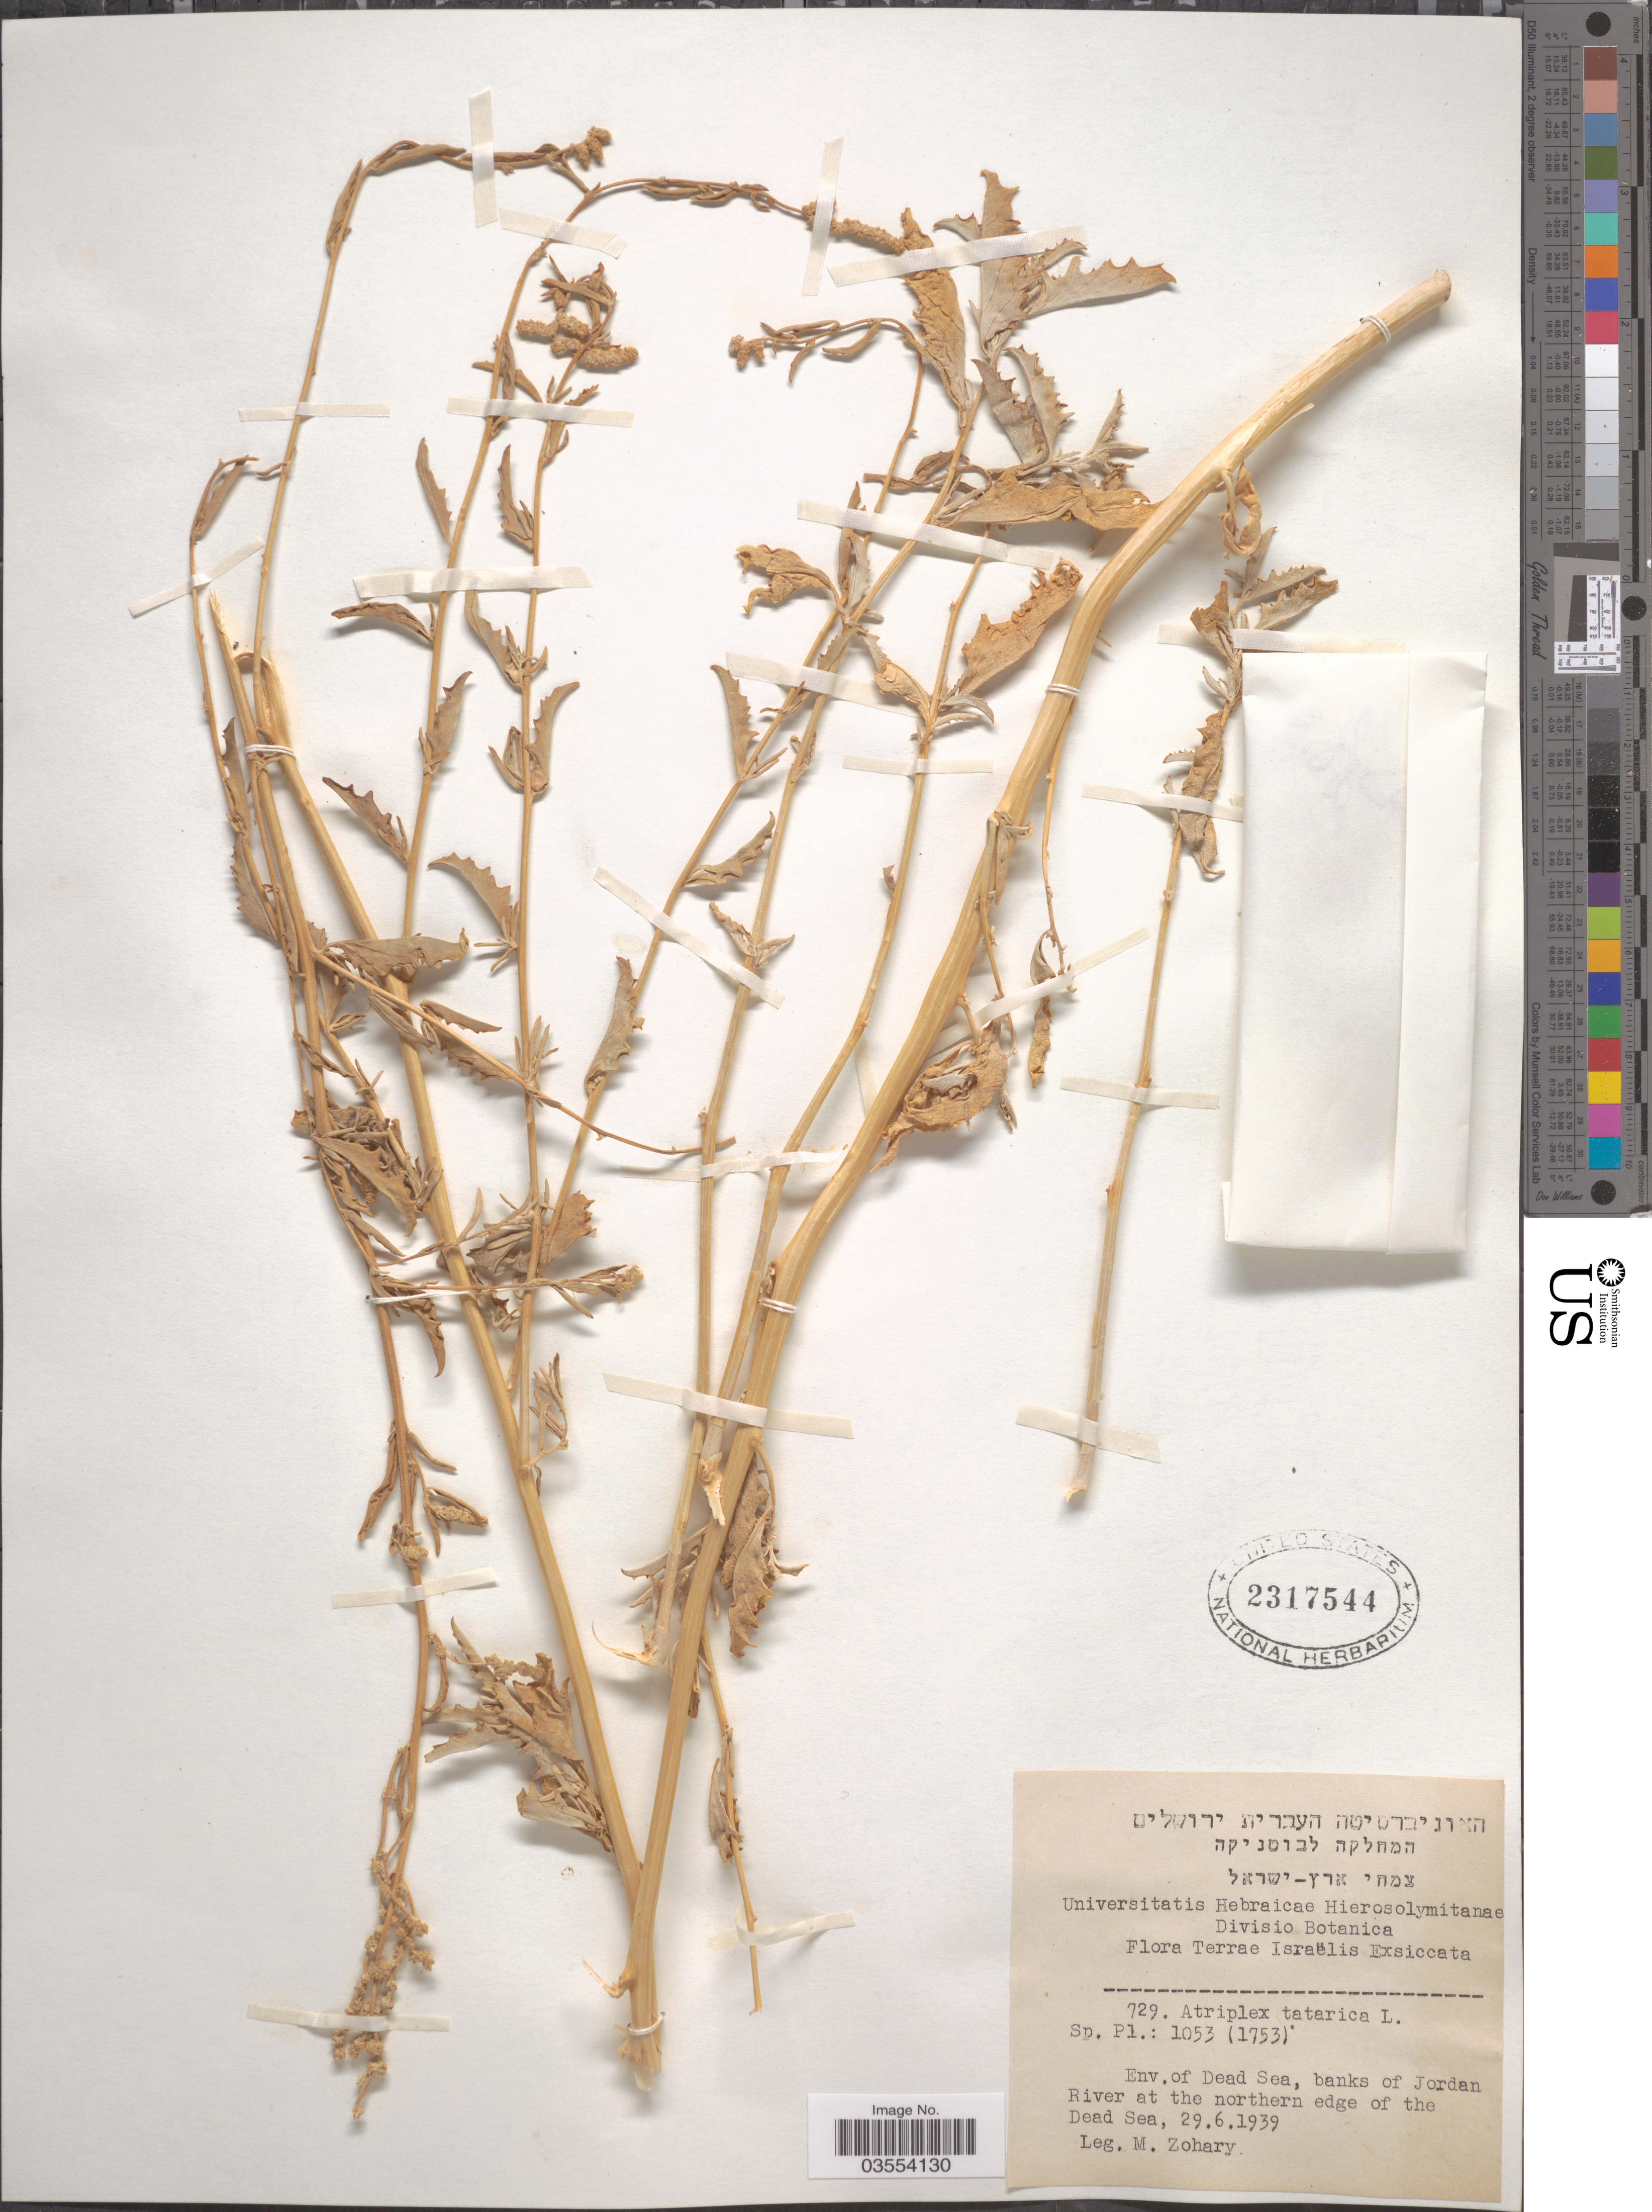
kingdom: Plantae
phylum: Tracheophyta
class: Magnoliopsida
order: Caryophyllales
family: Amaranthaceae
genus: Atriplex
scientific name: Atriplex tatarica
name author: L.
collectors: M. Zohary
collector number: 729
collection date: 1939-06-29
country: Israel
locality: Terrae Israëlis Exsiccata. Env. of Dead Sea, banks of Jordan River at the northern edge of the Dead Sea.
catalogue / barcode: US 2317544